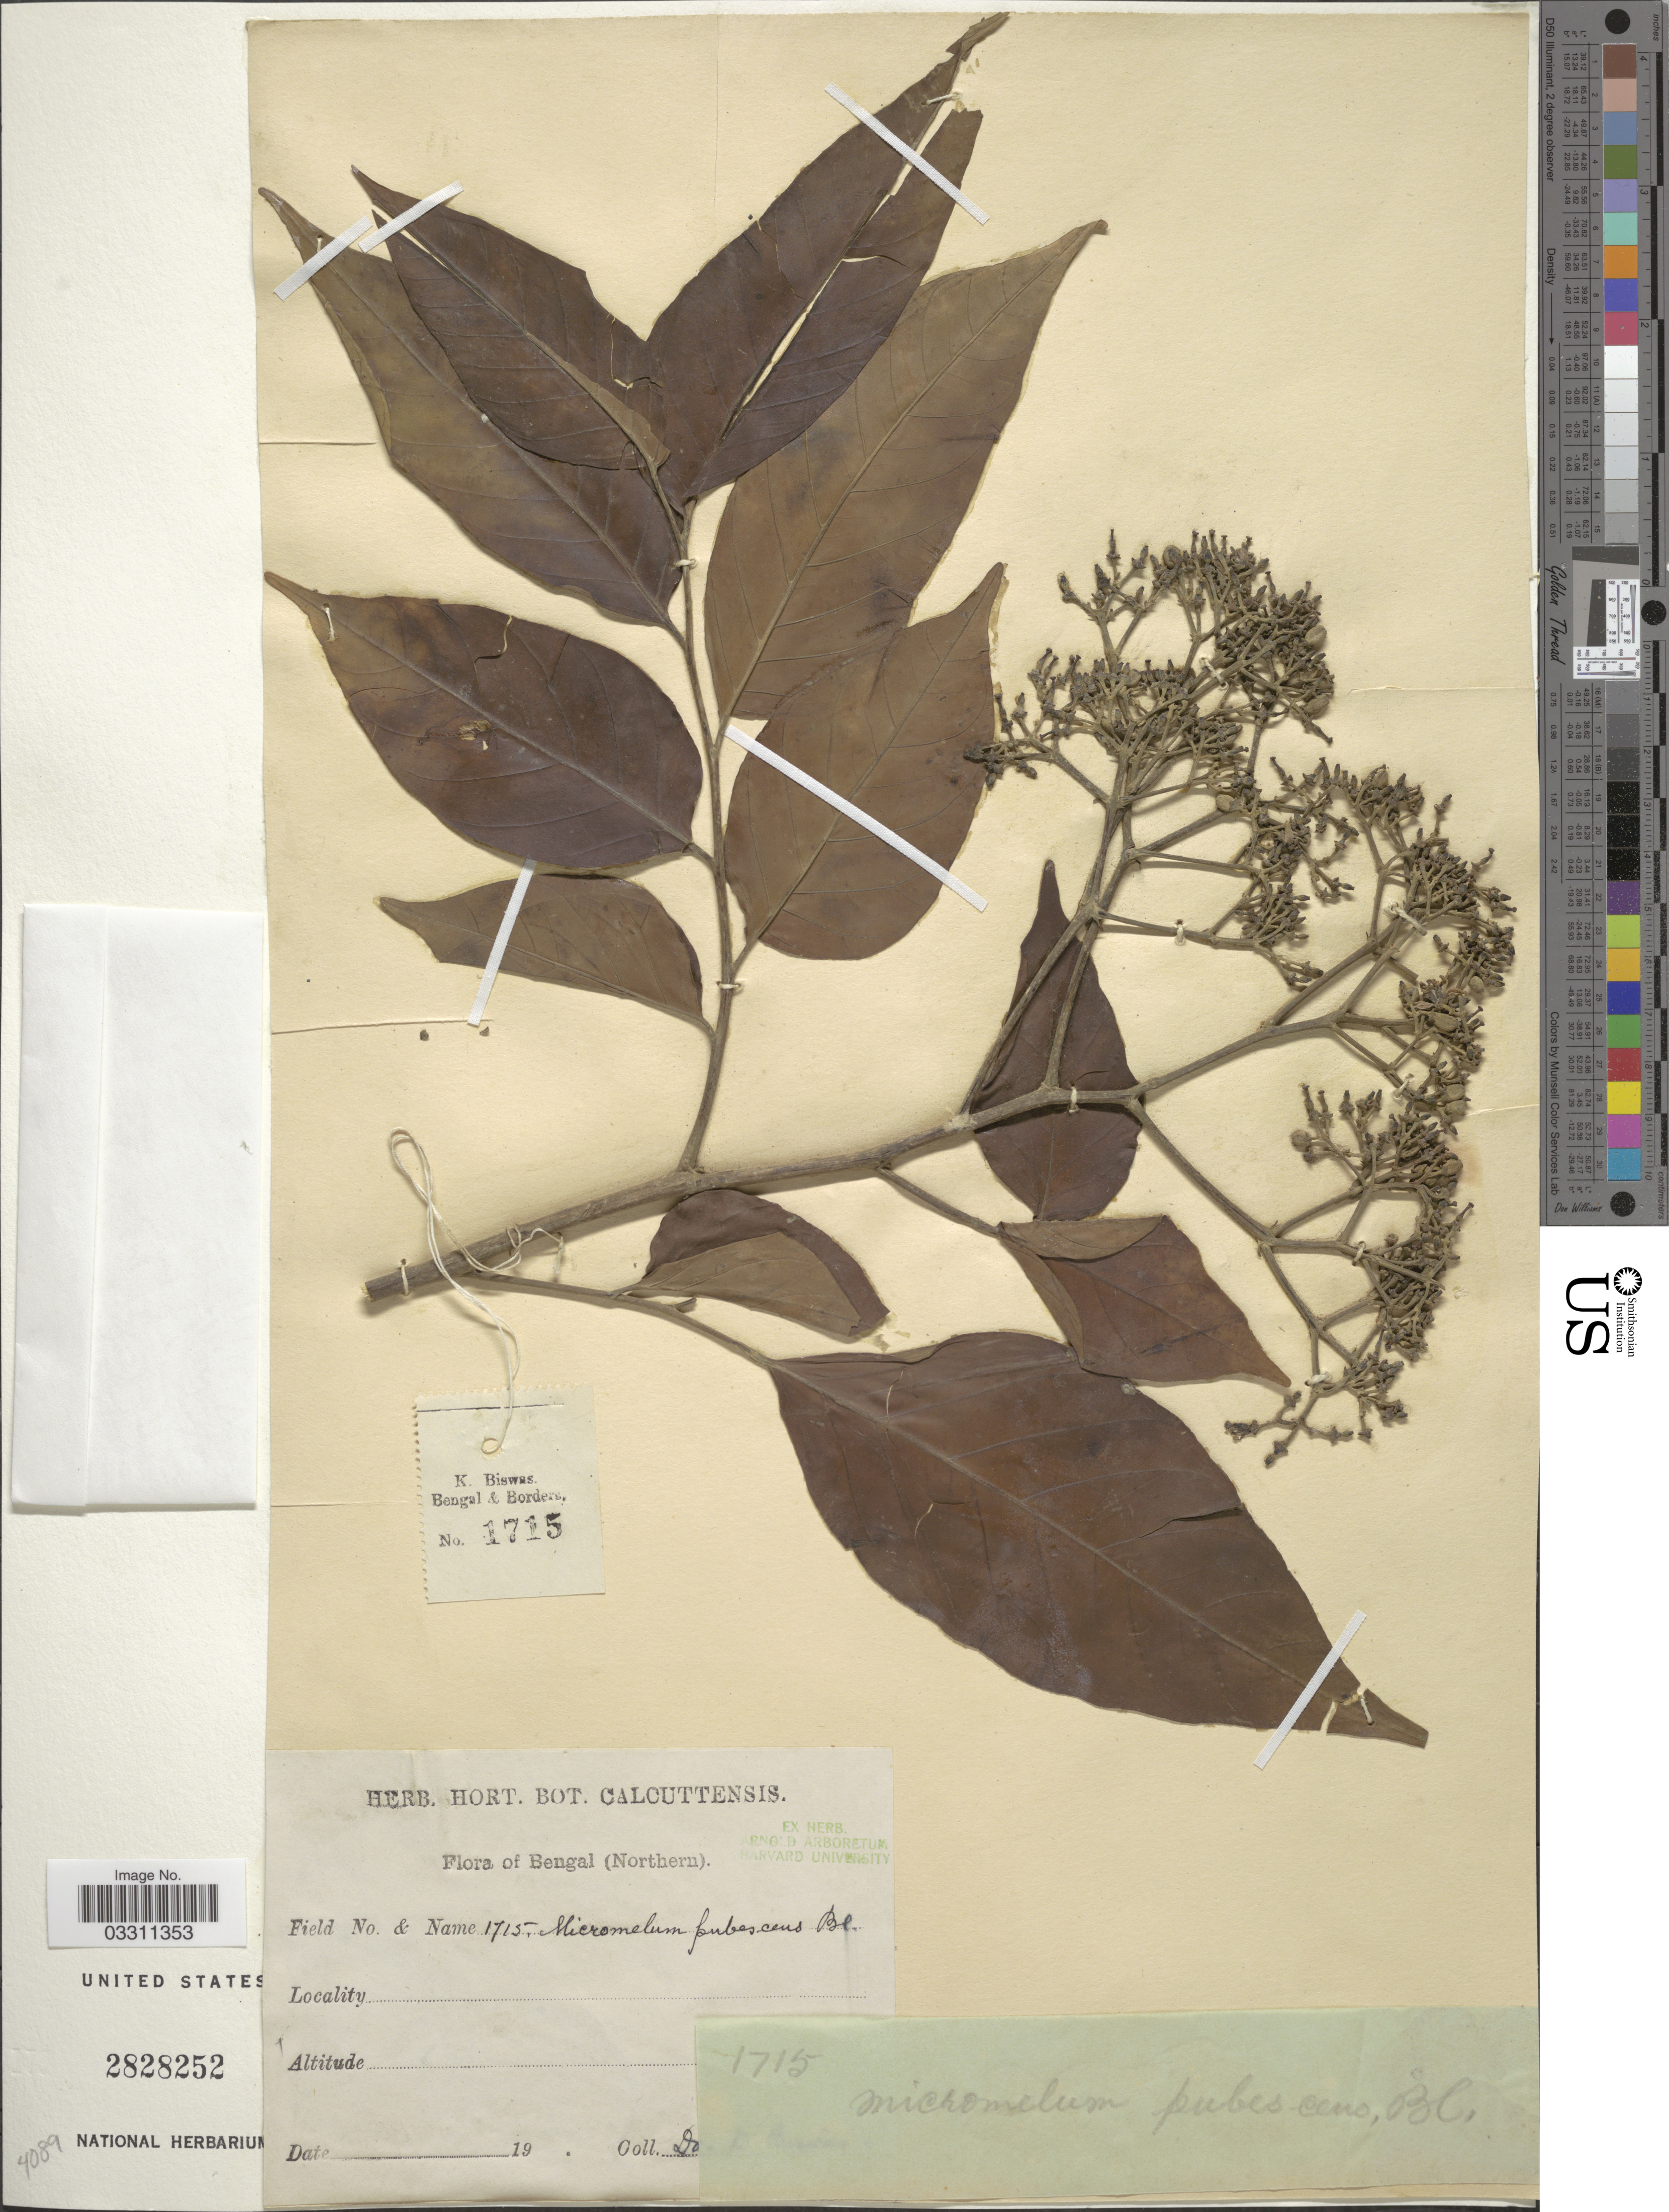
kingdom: Plantae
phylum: Tracheophyta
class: Magnoliopsida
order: Sapindales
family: Rutaceae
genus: Micromelum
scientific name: Micromelum pubescens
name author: Blume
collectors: K. Biswas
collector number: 1715?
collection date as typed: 19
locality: Bengal (Northern).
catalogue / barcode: US 2828252